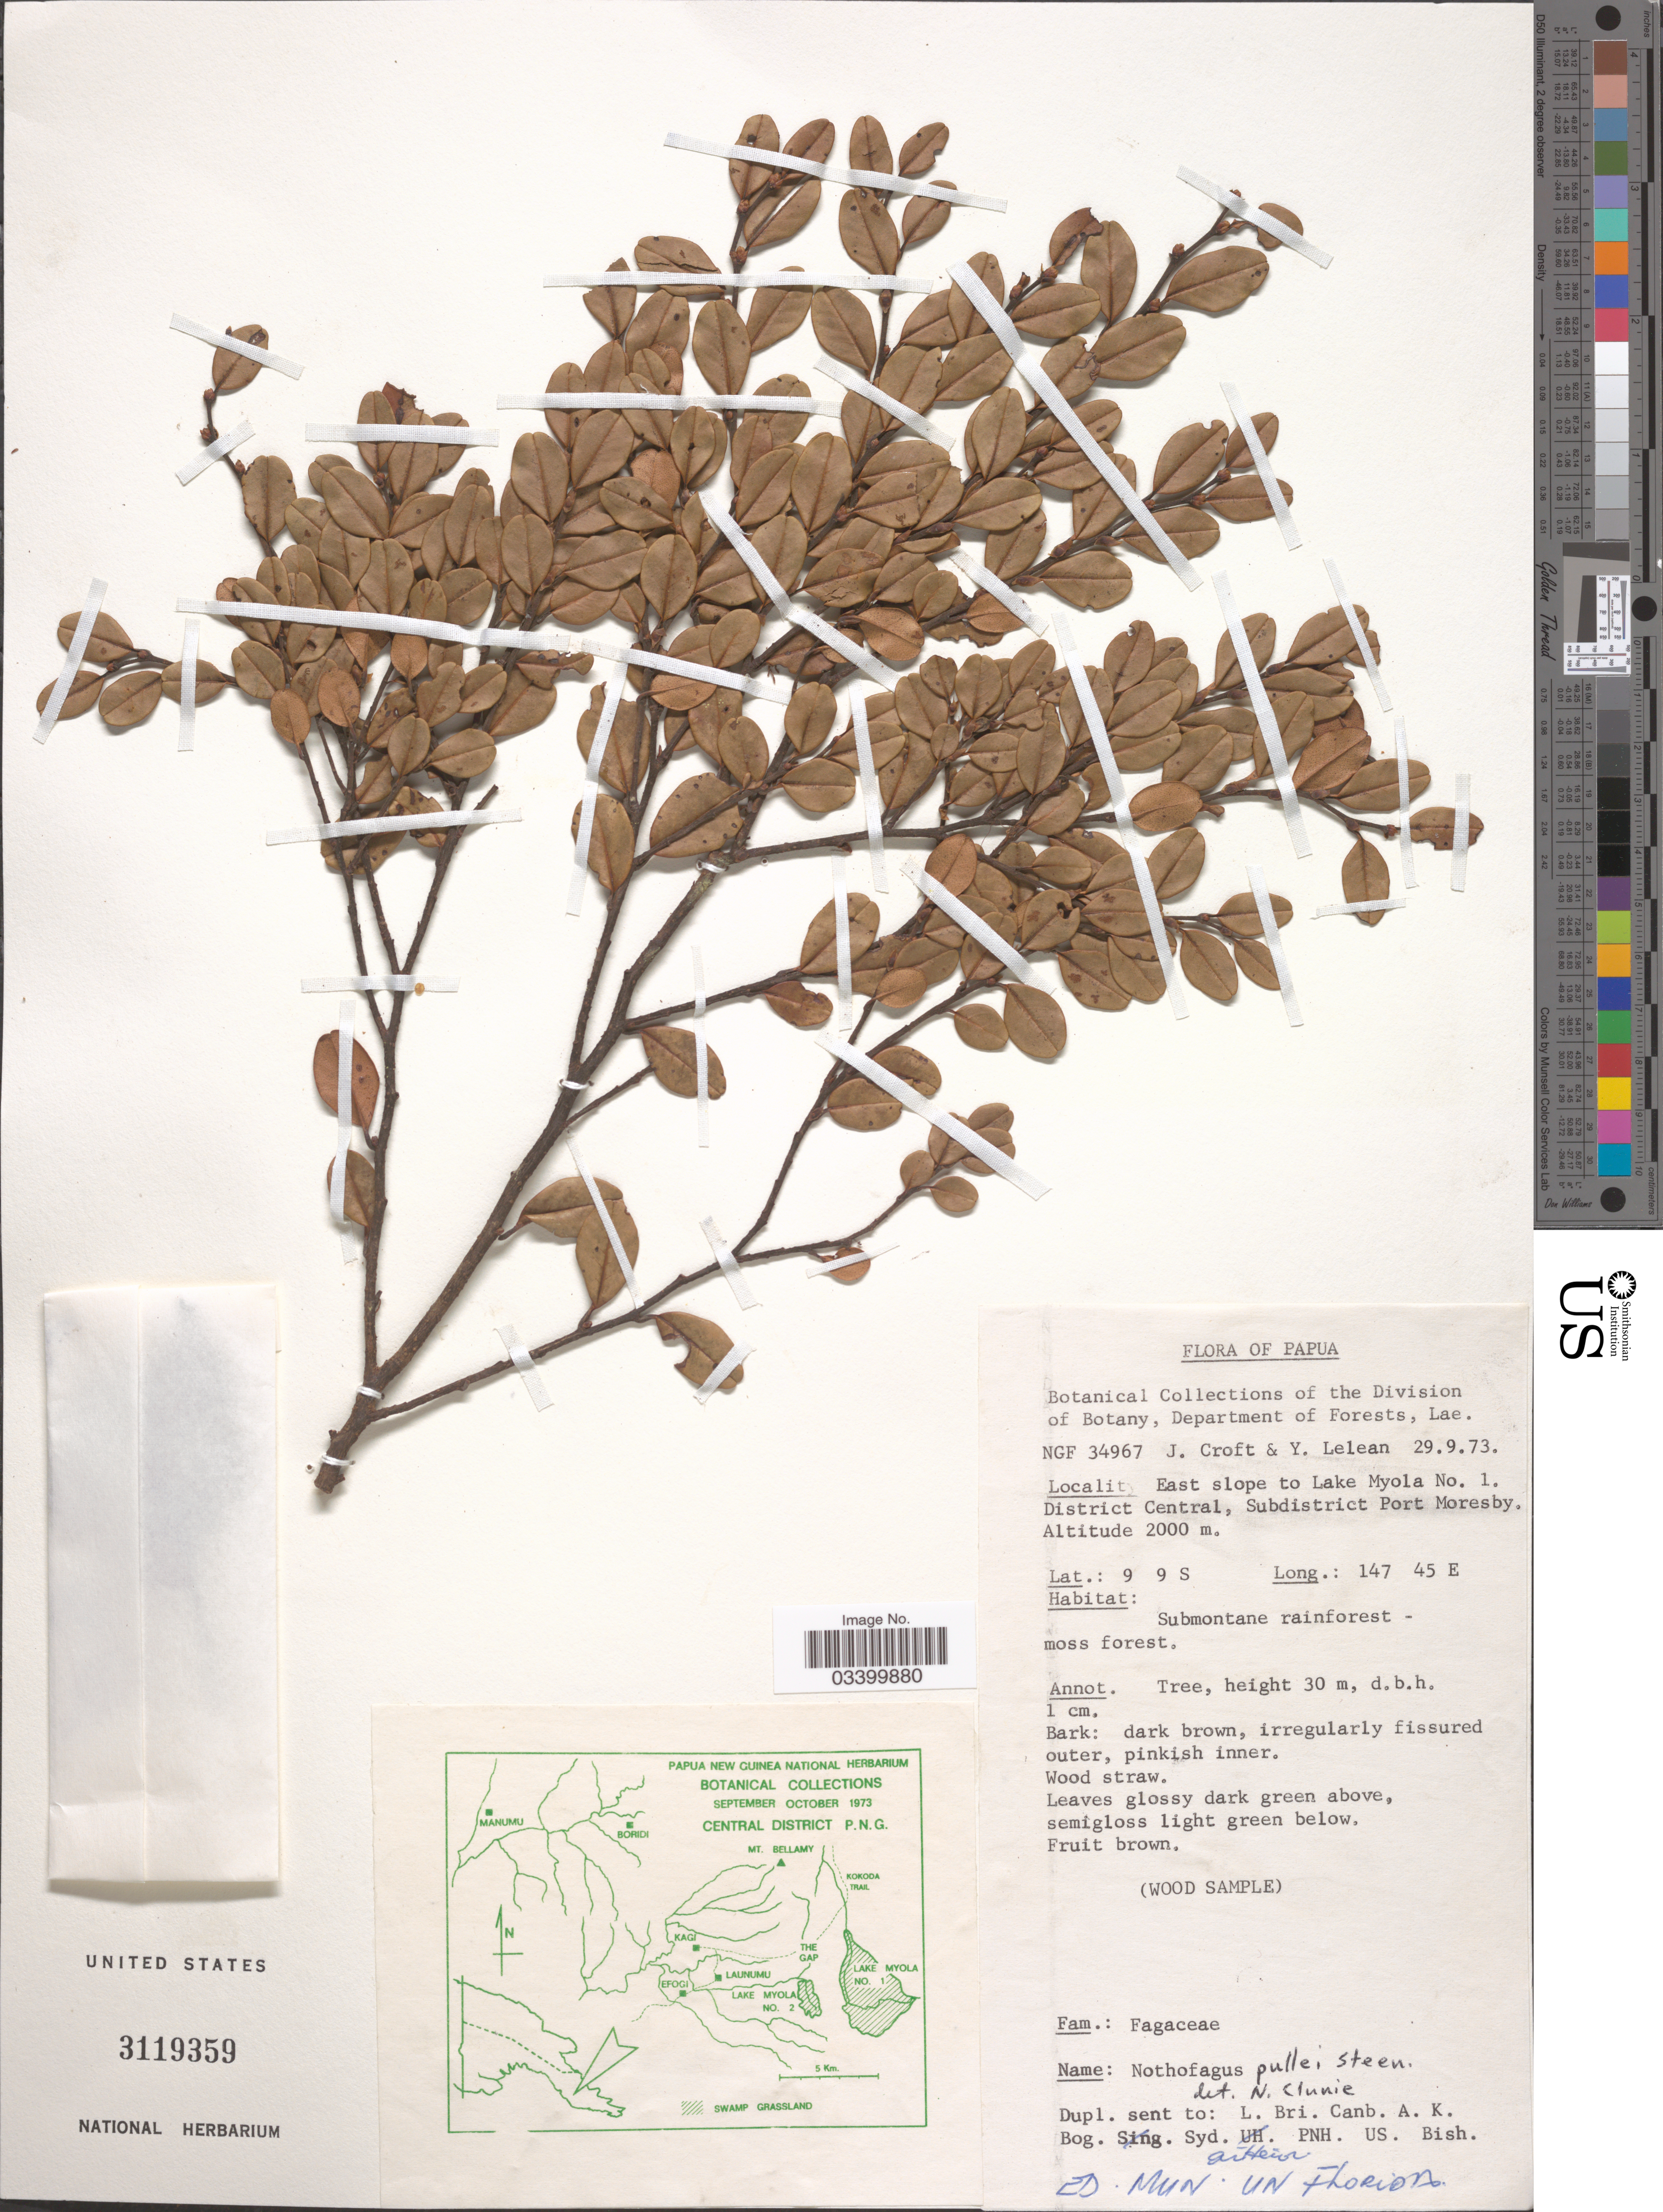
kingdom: Plantae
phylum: Tracheophyta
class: Magnoliopsida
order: Fagales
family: Nothofagaceae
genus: Nothofagus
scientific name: Nothofagus pullei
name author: Steenis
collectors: J. Croft & Y. Lelean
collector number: NGF34967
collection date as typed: Transcribed d/m/y: 29/9/73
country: Papua New Guinea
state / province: Central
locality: Papua. East slope to Lake Myola No. 1. District Central, Subdistrict Port Moresby.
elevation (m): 2000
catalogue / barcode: US 3119359